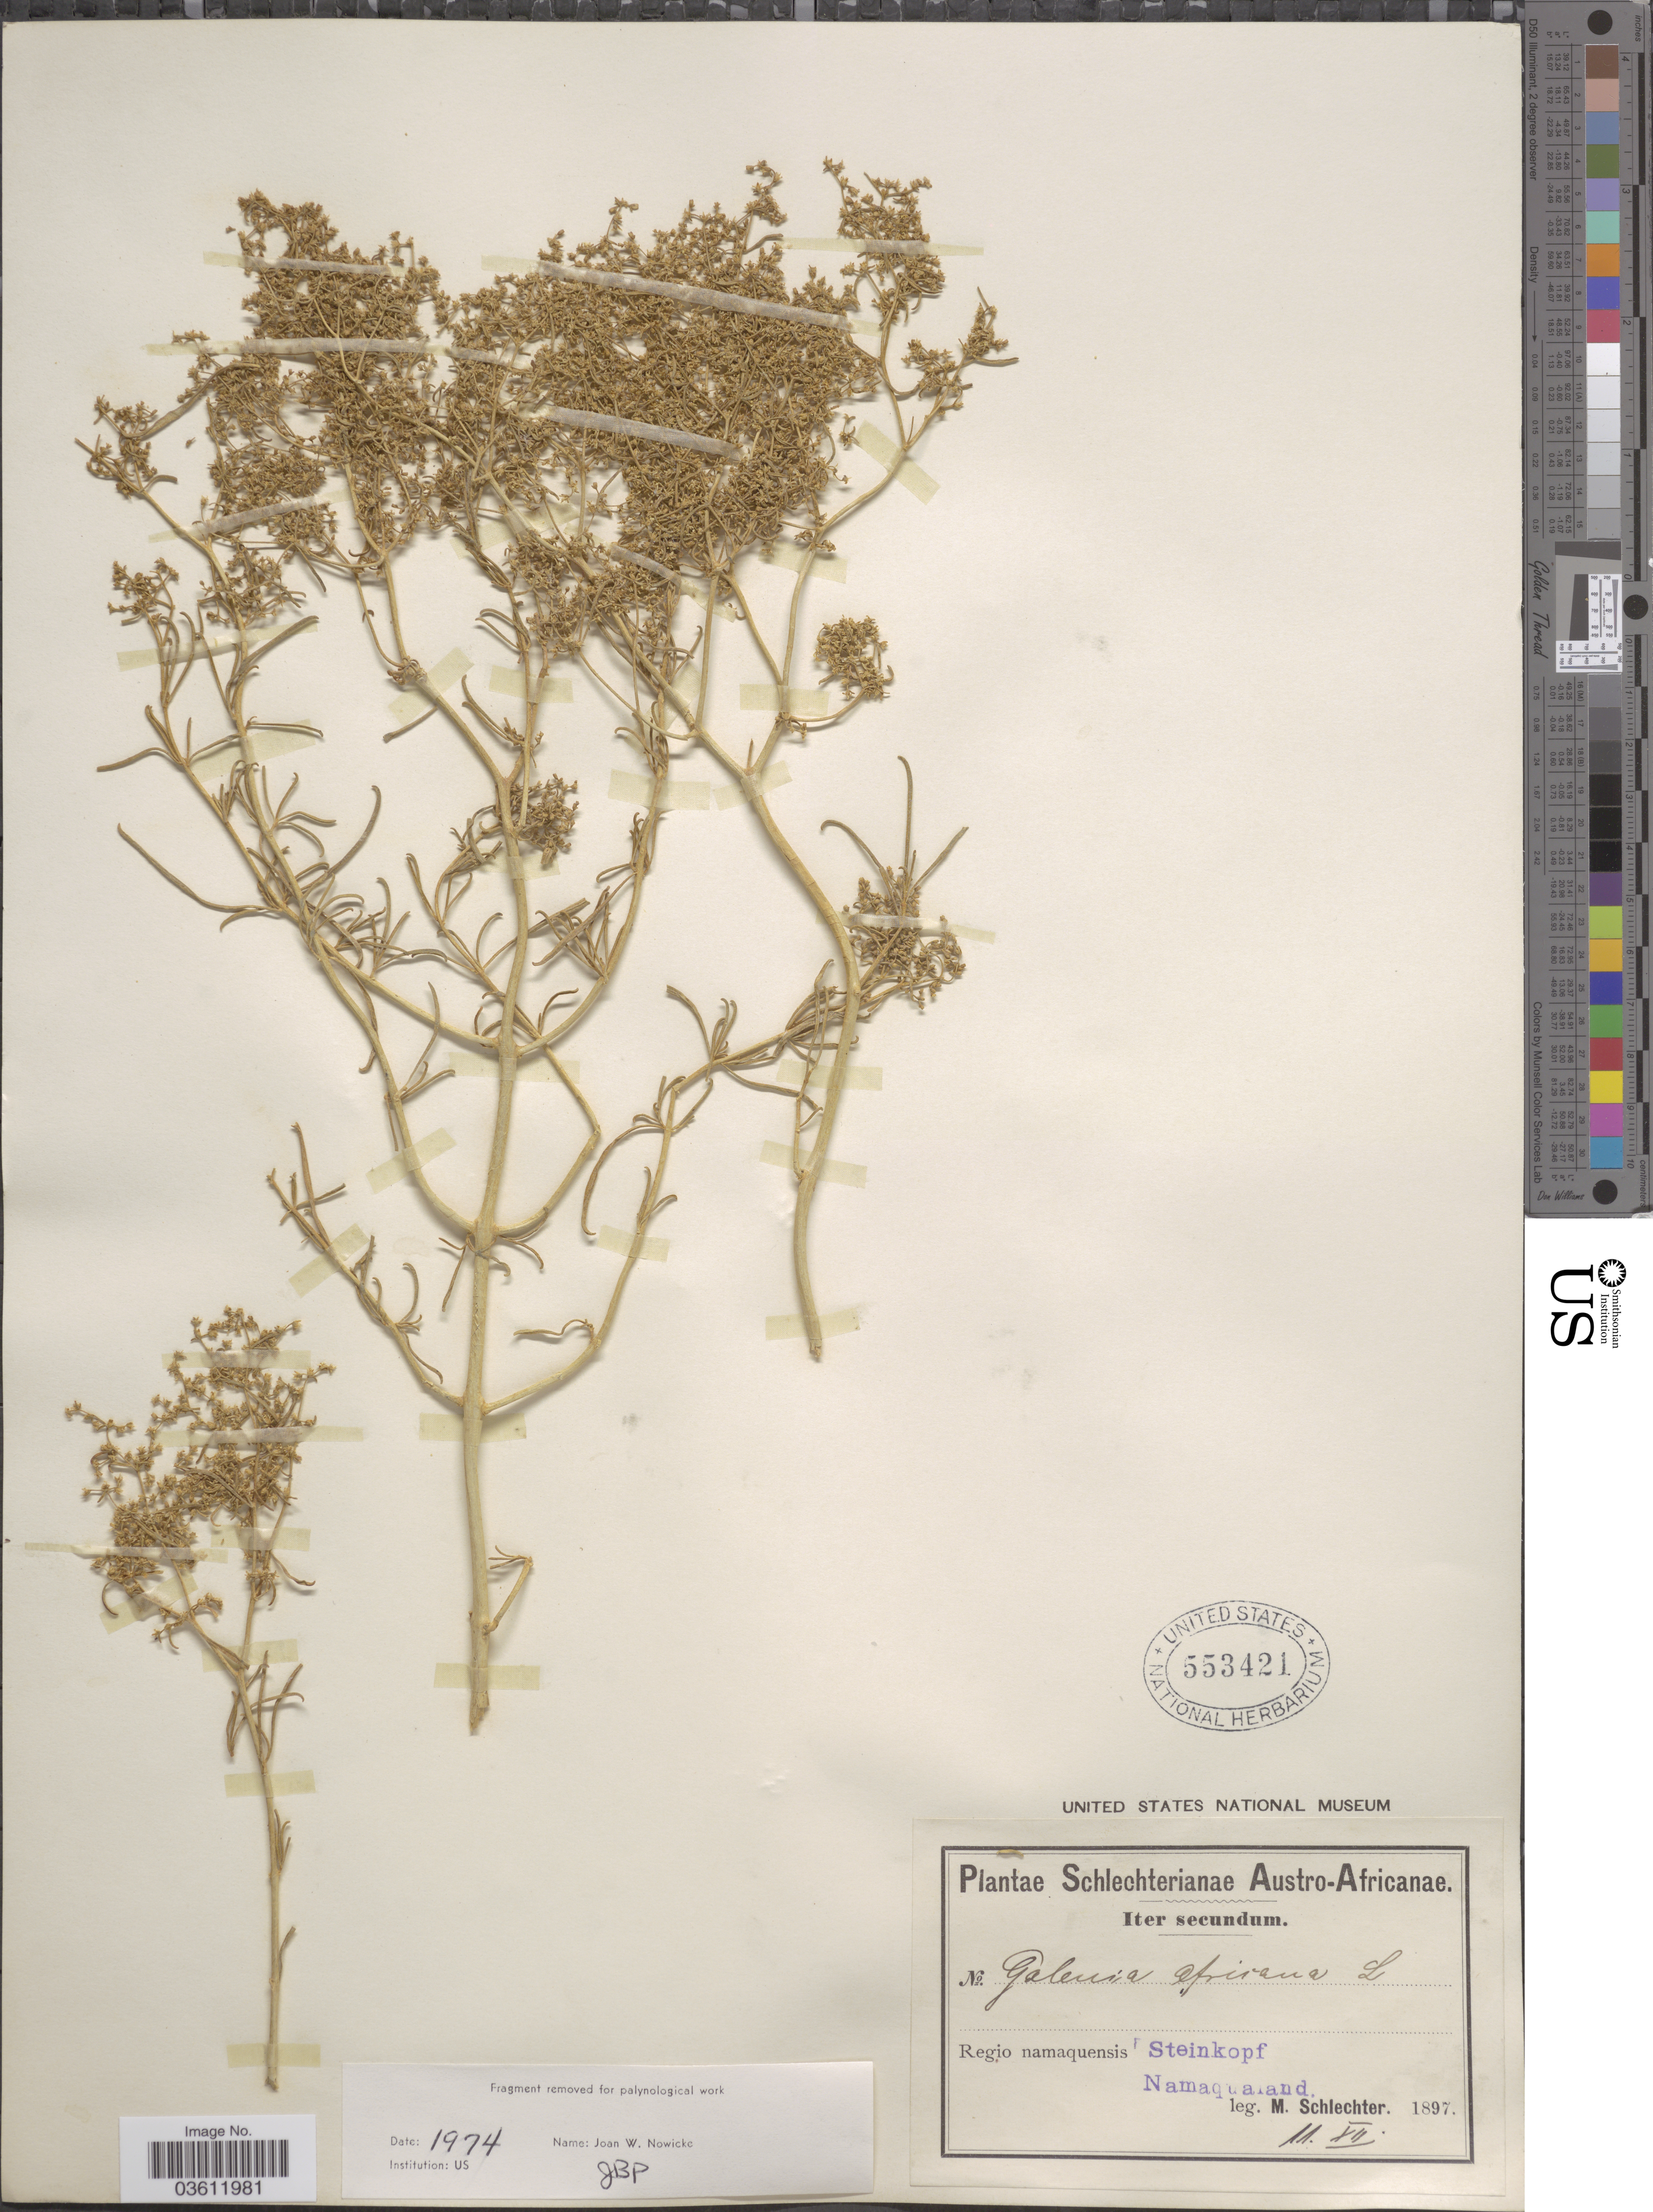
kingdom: Plantae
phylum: Tracheophyta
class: Magnoliopsida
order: Caryophyllales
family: Aizoaceae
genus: Aizoon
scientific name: Aizoon africanum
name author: (L.) Klak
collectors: M. Schlechter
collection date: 1897-12-11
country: South Africa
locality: Austro-Africanae. Regio namaquensis. Steinkopf. Namaqualand.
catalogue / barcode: US 553421